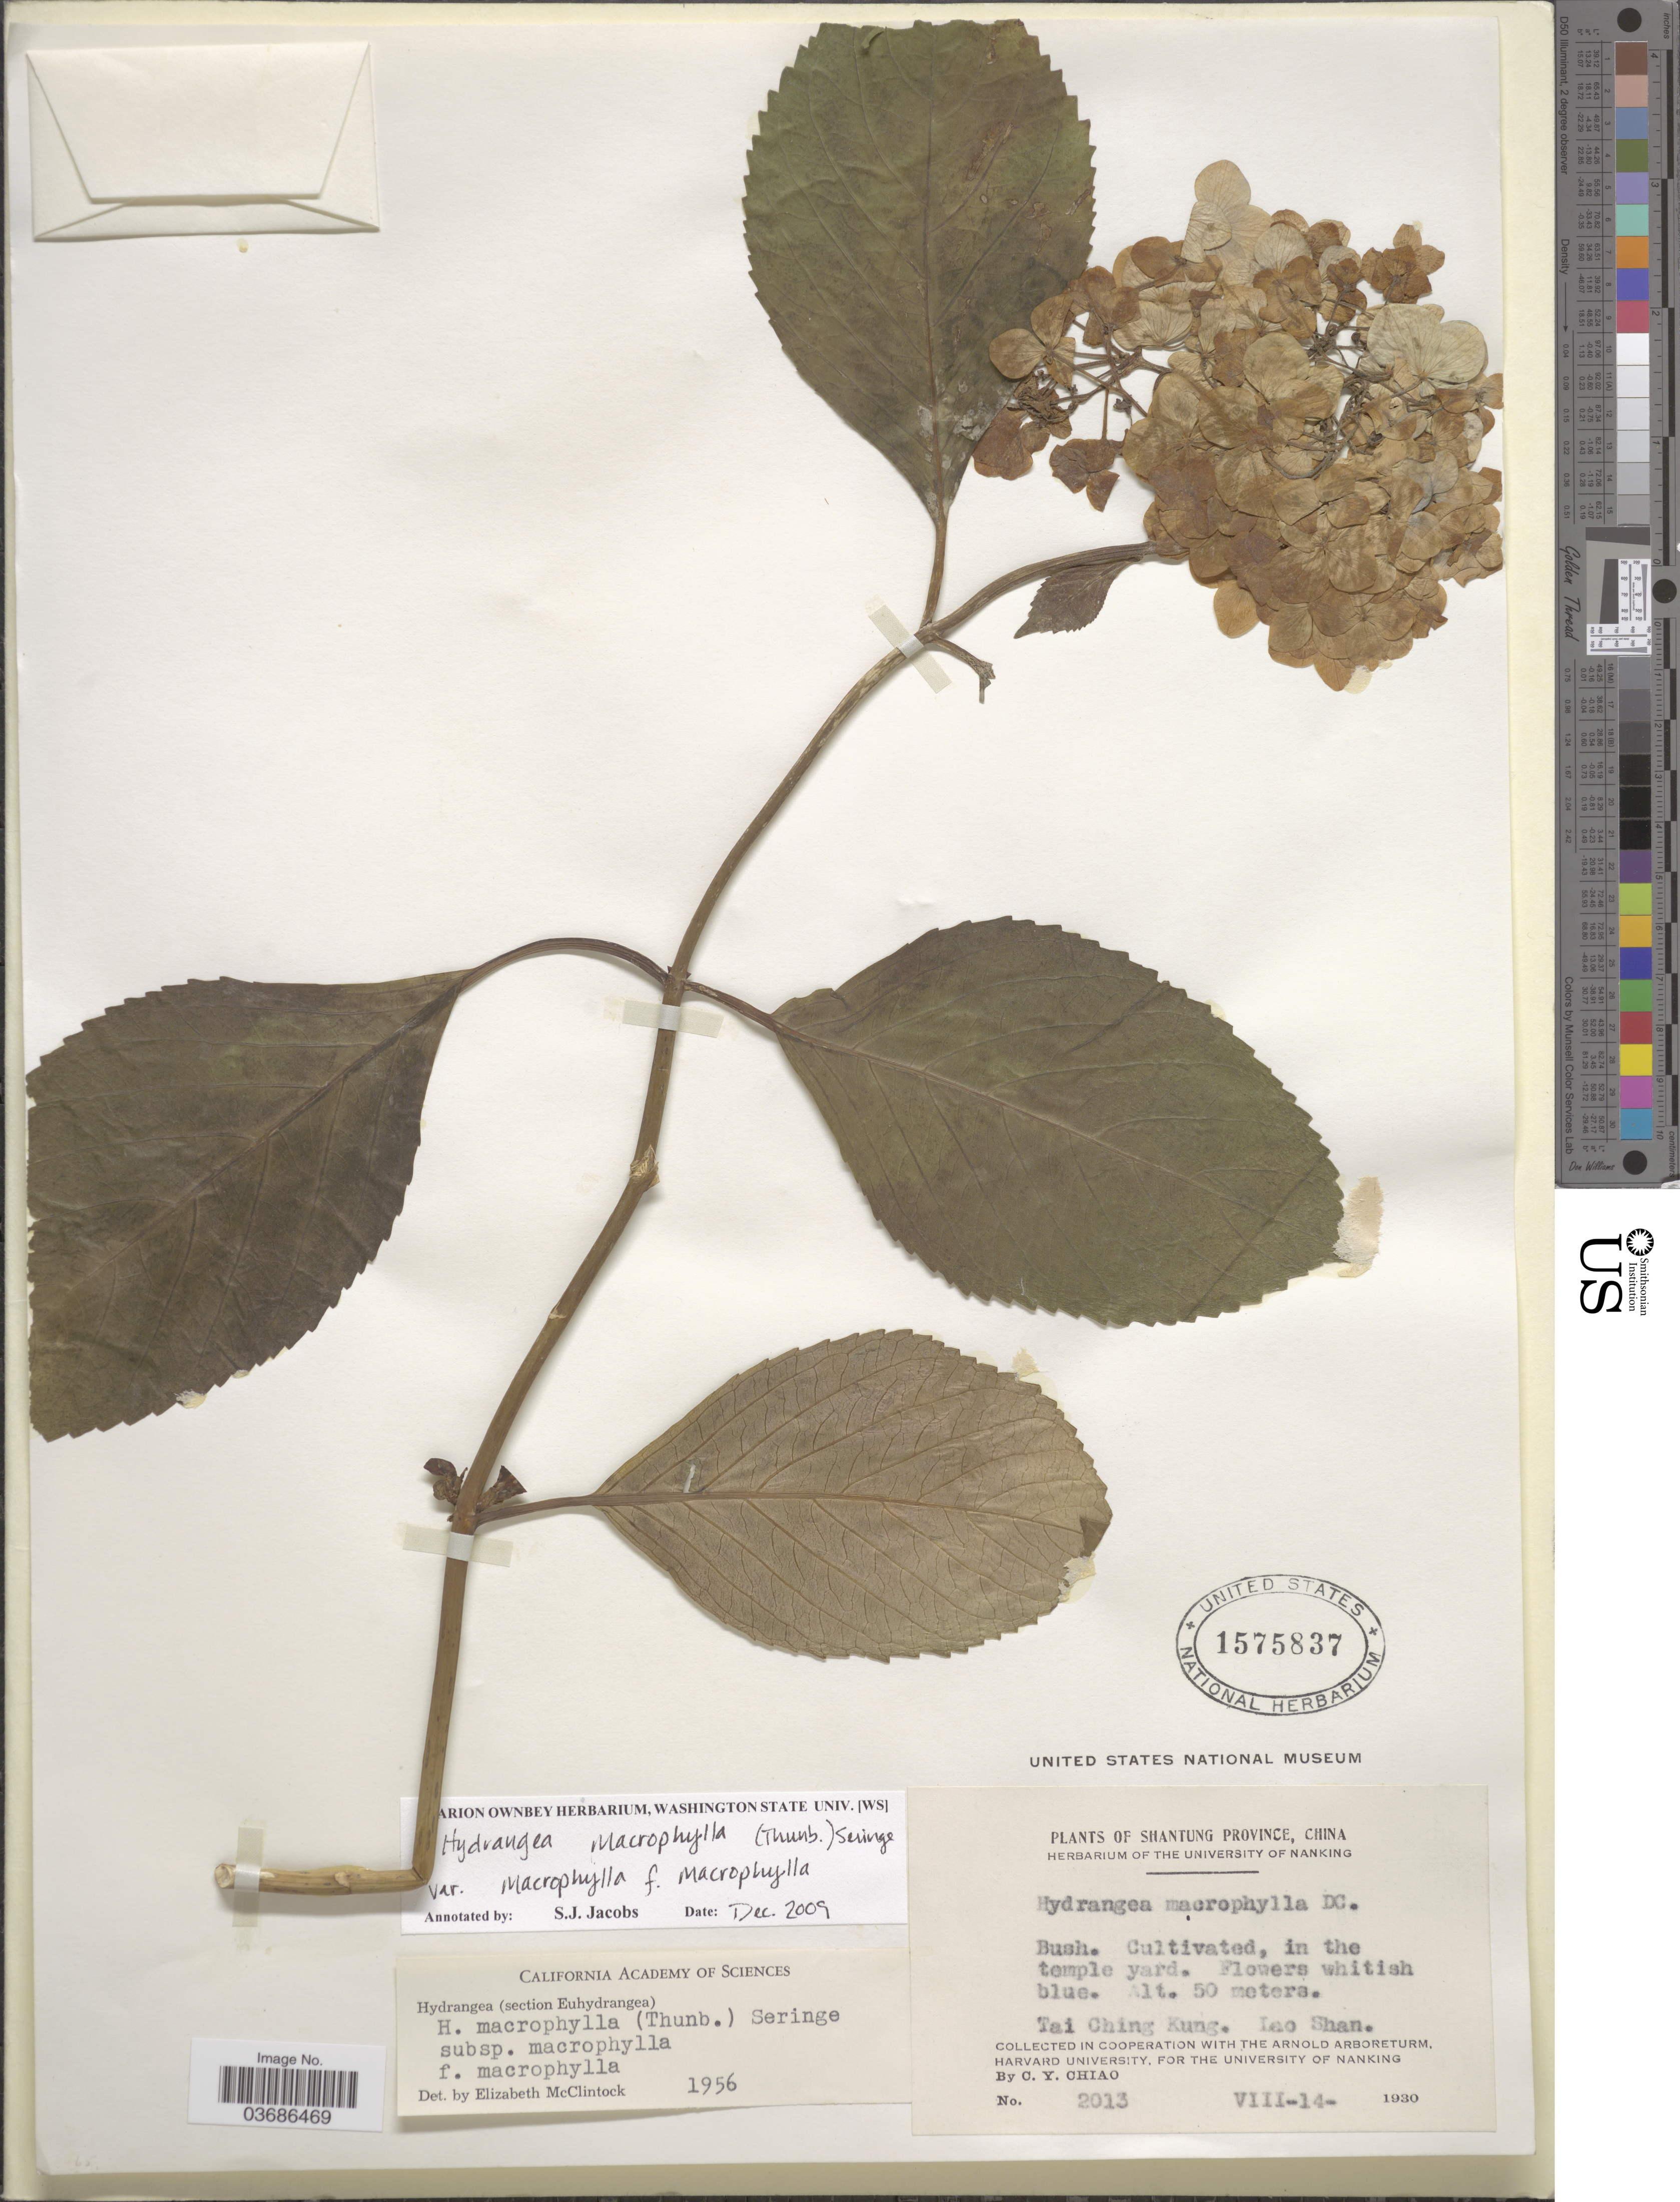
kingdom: Plantae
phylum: Tracheophyta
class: Magnoliopsida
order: Cornales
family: Hydrangeaceae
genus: Hydrangea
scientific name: Hydrangea macrophylla subsp. macrophylla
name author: (Thunb.) Ser.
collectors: C. Y. Chiao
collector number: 2013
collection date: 1930-08-14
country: China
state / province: Shandong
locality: Shantung Province. Cultivated, in the temple yard. Tai Chin Kung. Lao Shan.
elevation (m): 50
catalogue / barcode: US 1575837